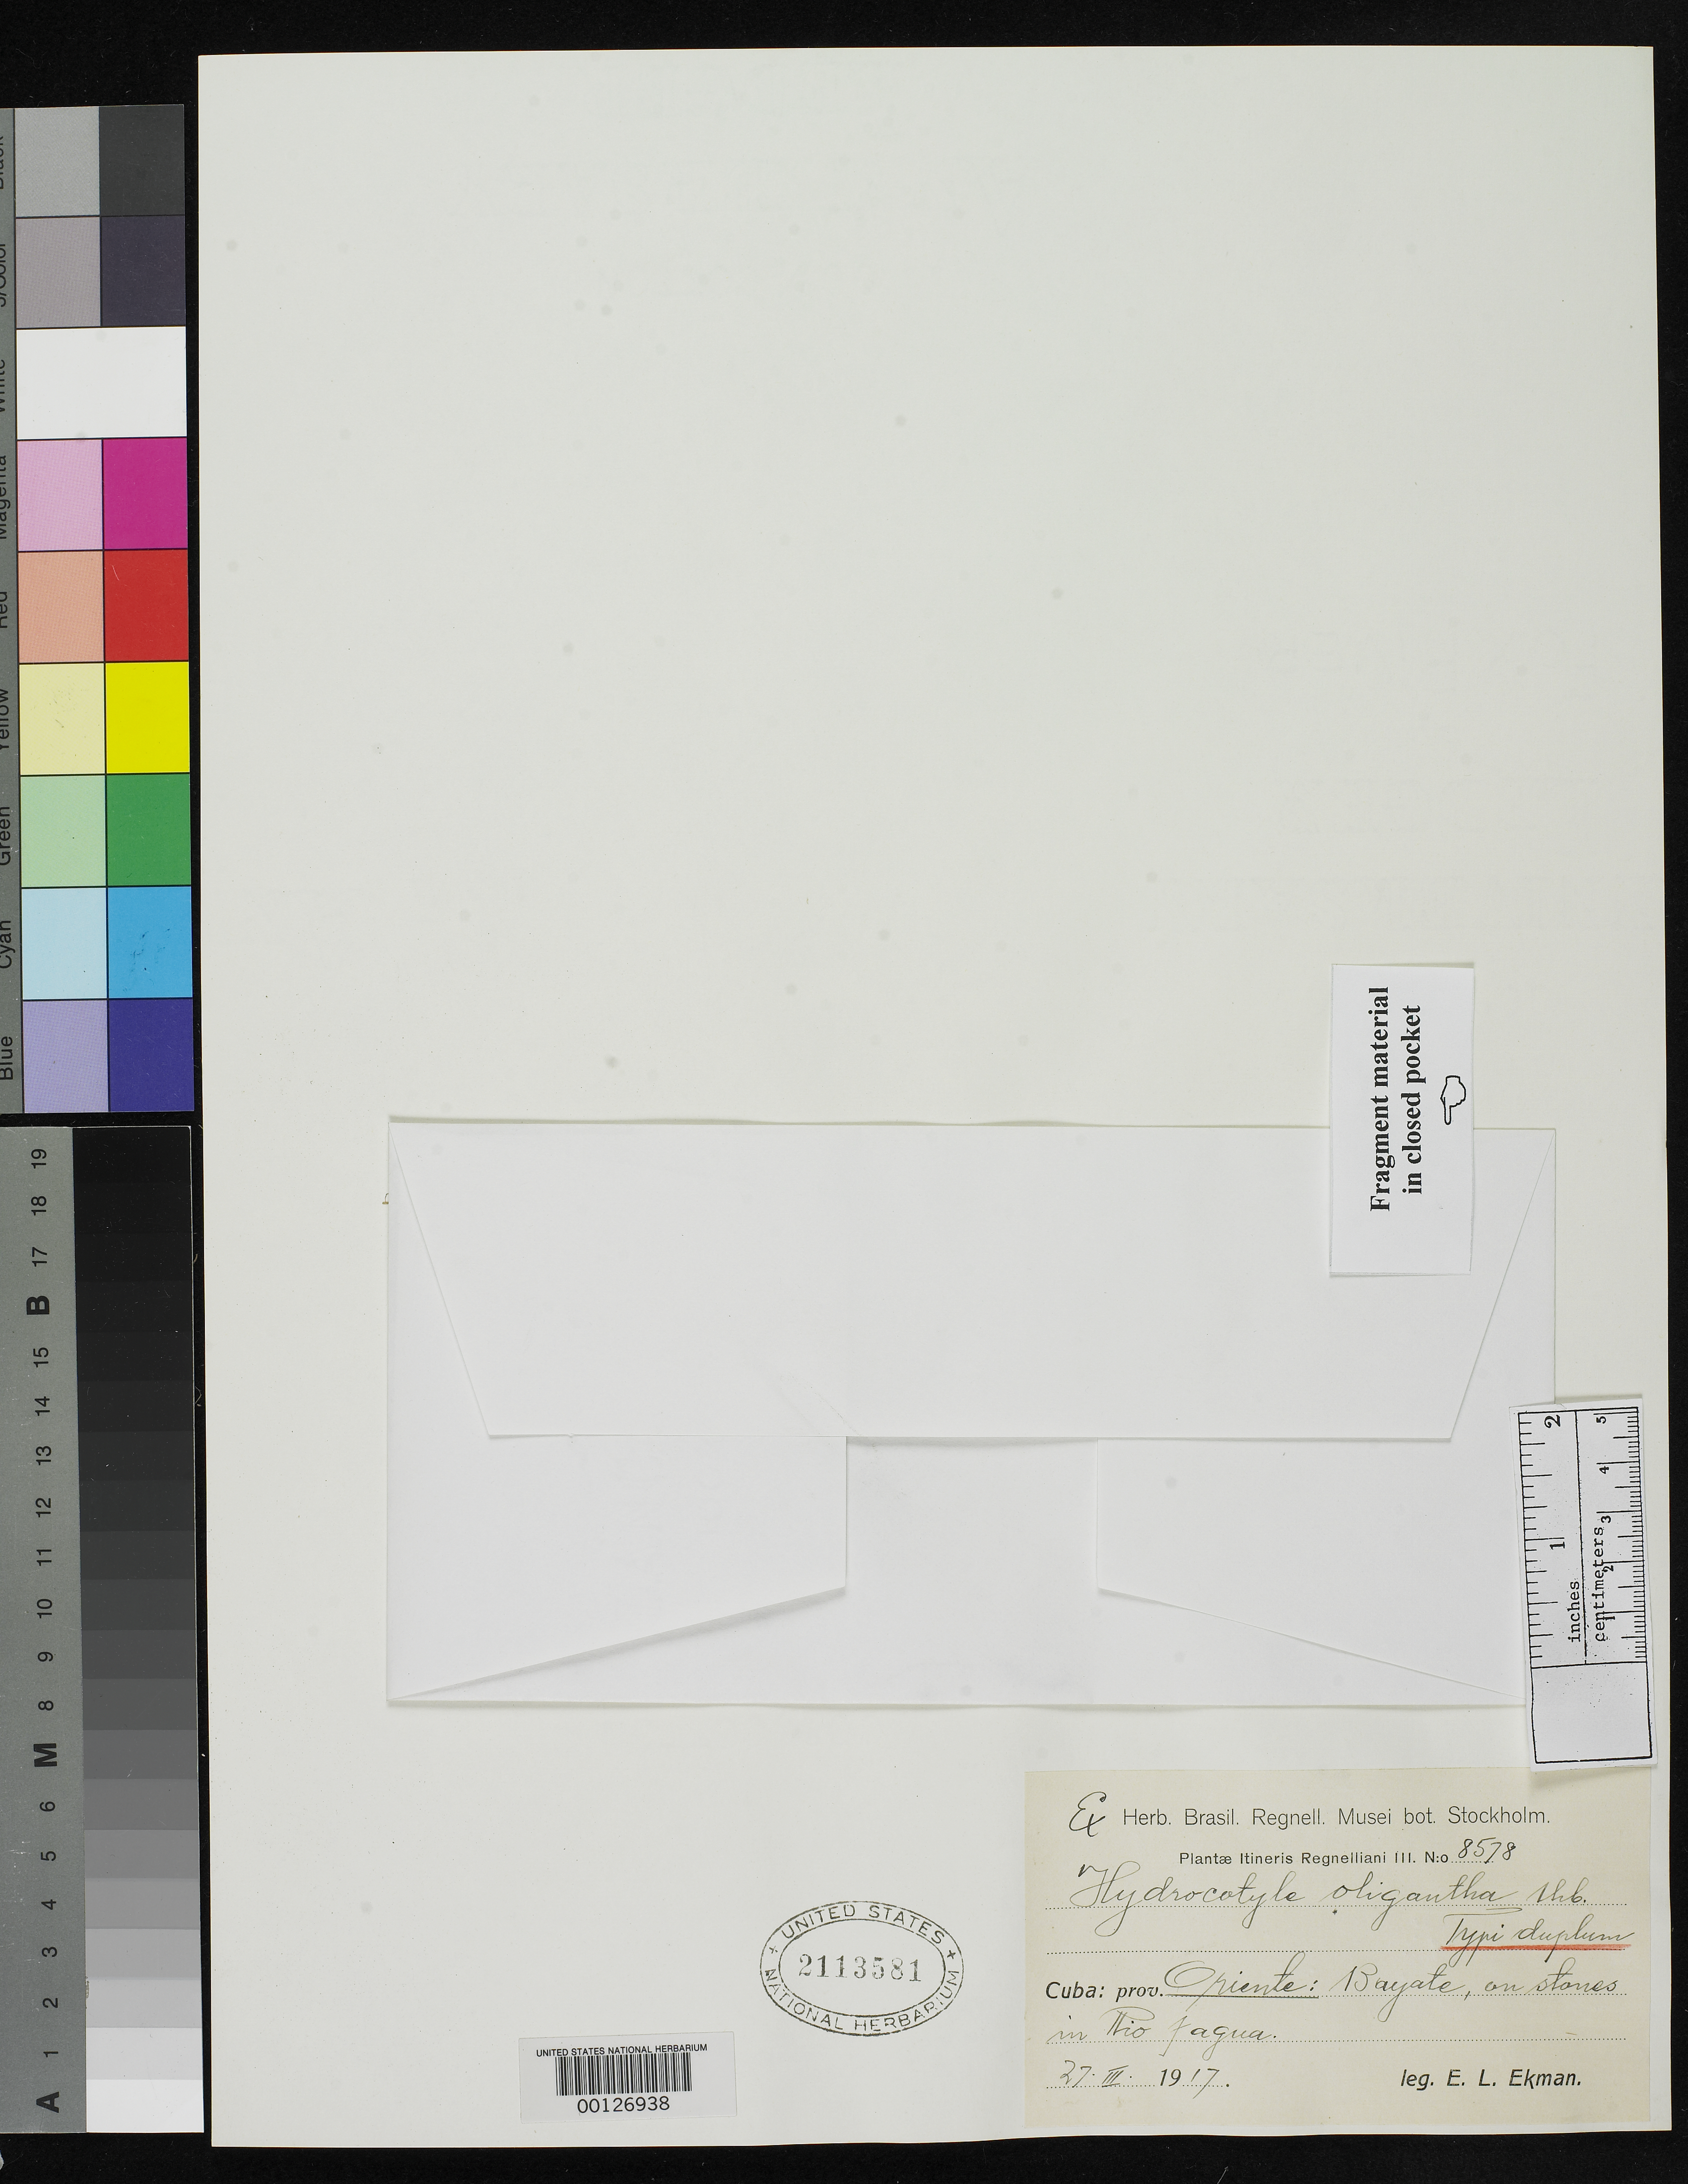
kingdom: Plantae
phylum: Tracheophyta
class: Magnoliopsida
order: Apiales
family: Araliaceae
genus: Hydrocotyle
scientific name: Hydrocotyle oligantha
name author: Urb.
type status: Isotype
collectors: E. L. Ekman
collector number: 08578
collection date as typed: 27 Mar 1917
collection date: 1917-03-27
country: Cuba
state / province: Oriente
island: Greater Antilles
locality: Prope Bayate, Rio Jagua.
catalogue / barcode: US 2113581